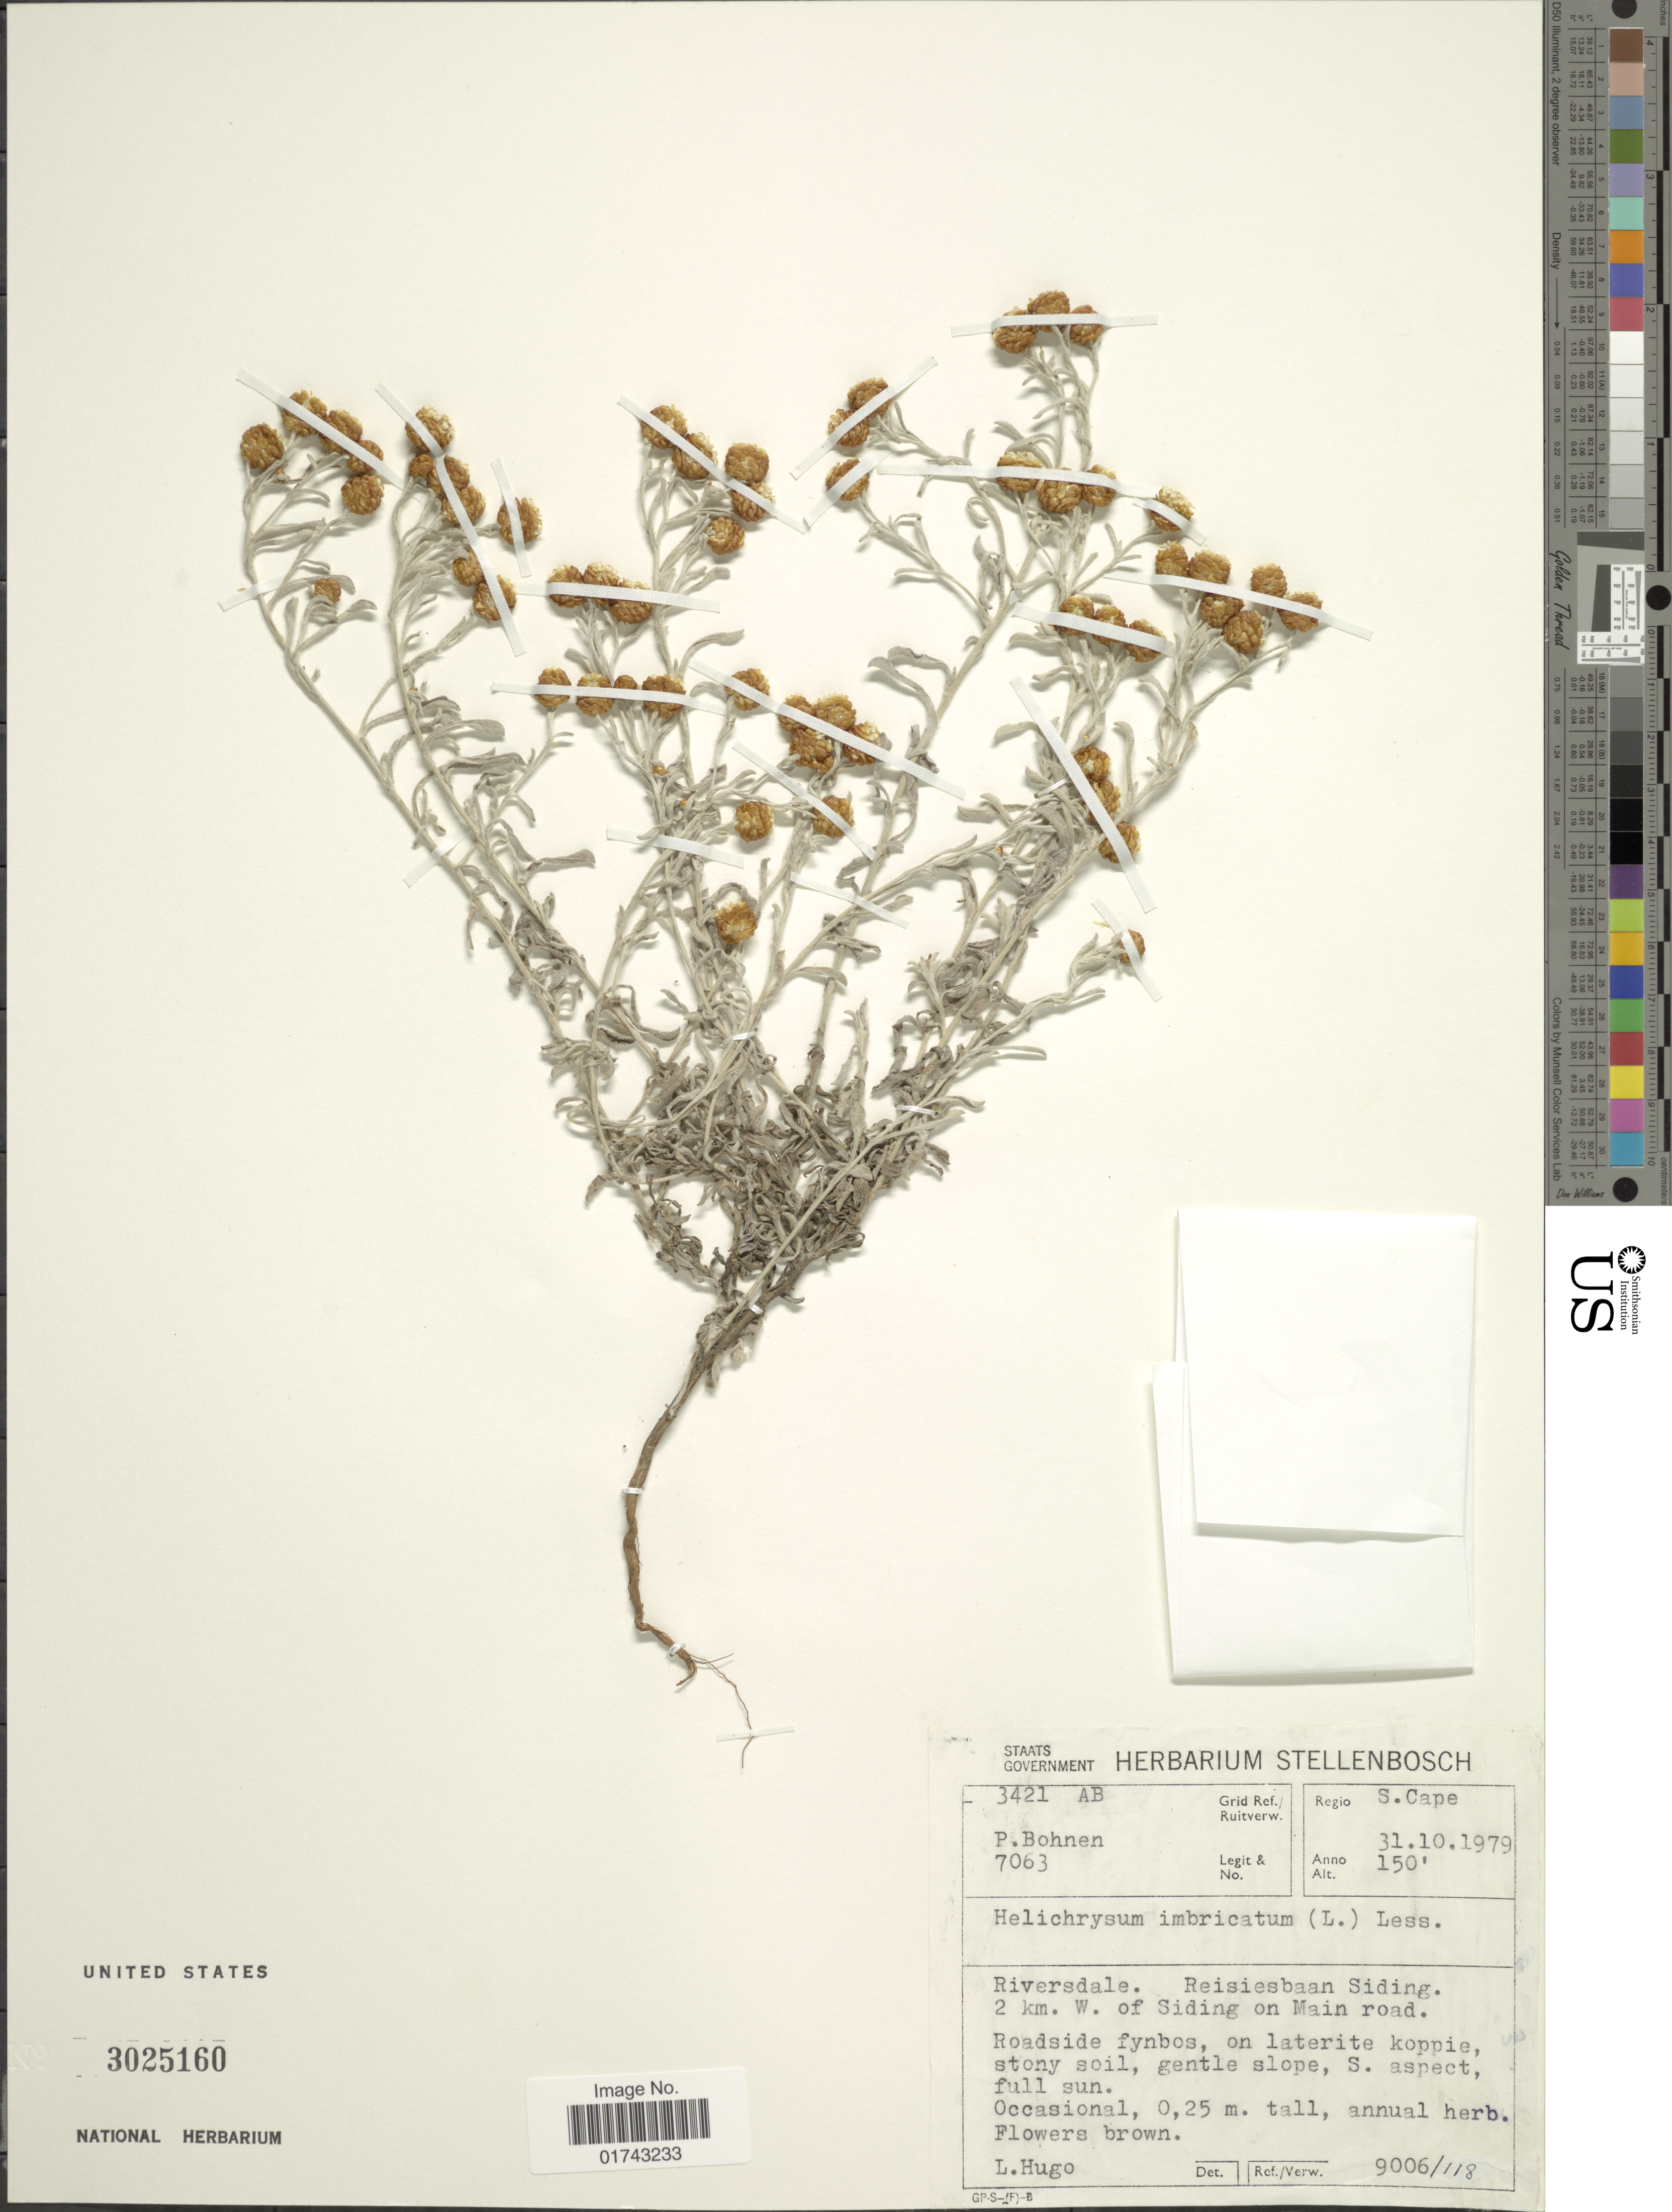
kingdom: Plantae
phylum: Tracheophyta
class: Magnoliopsida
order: Asterales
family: Asteraceae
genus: Helichrysum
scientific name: Helichrysum imbricatum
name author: (L.) Less.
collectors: P. Bohnen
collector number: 7063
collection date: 1979-10-31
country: South Africa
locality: Regio S. Cape, Grid Ref./Ruiteverw. 3421 AB, Riversdale, Reisiesbaan Siding, 2 km. W. of Siding on Main road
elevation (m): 46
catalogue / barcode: US 3025160